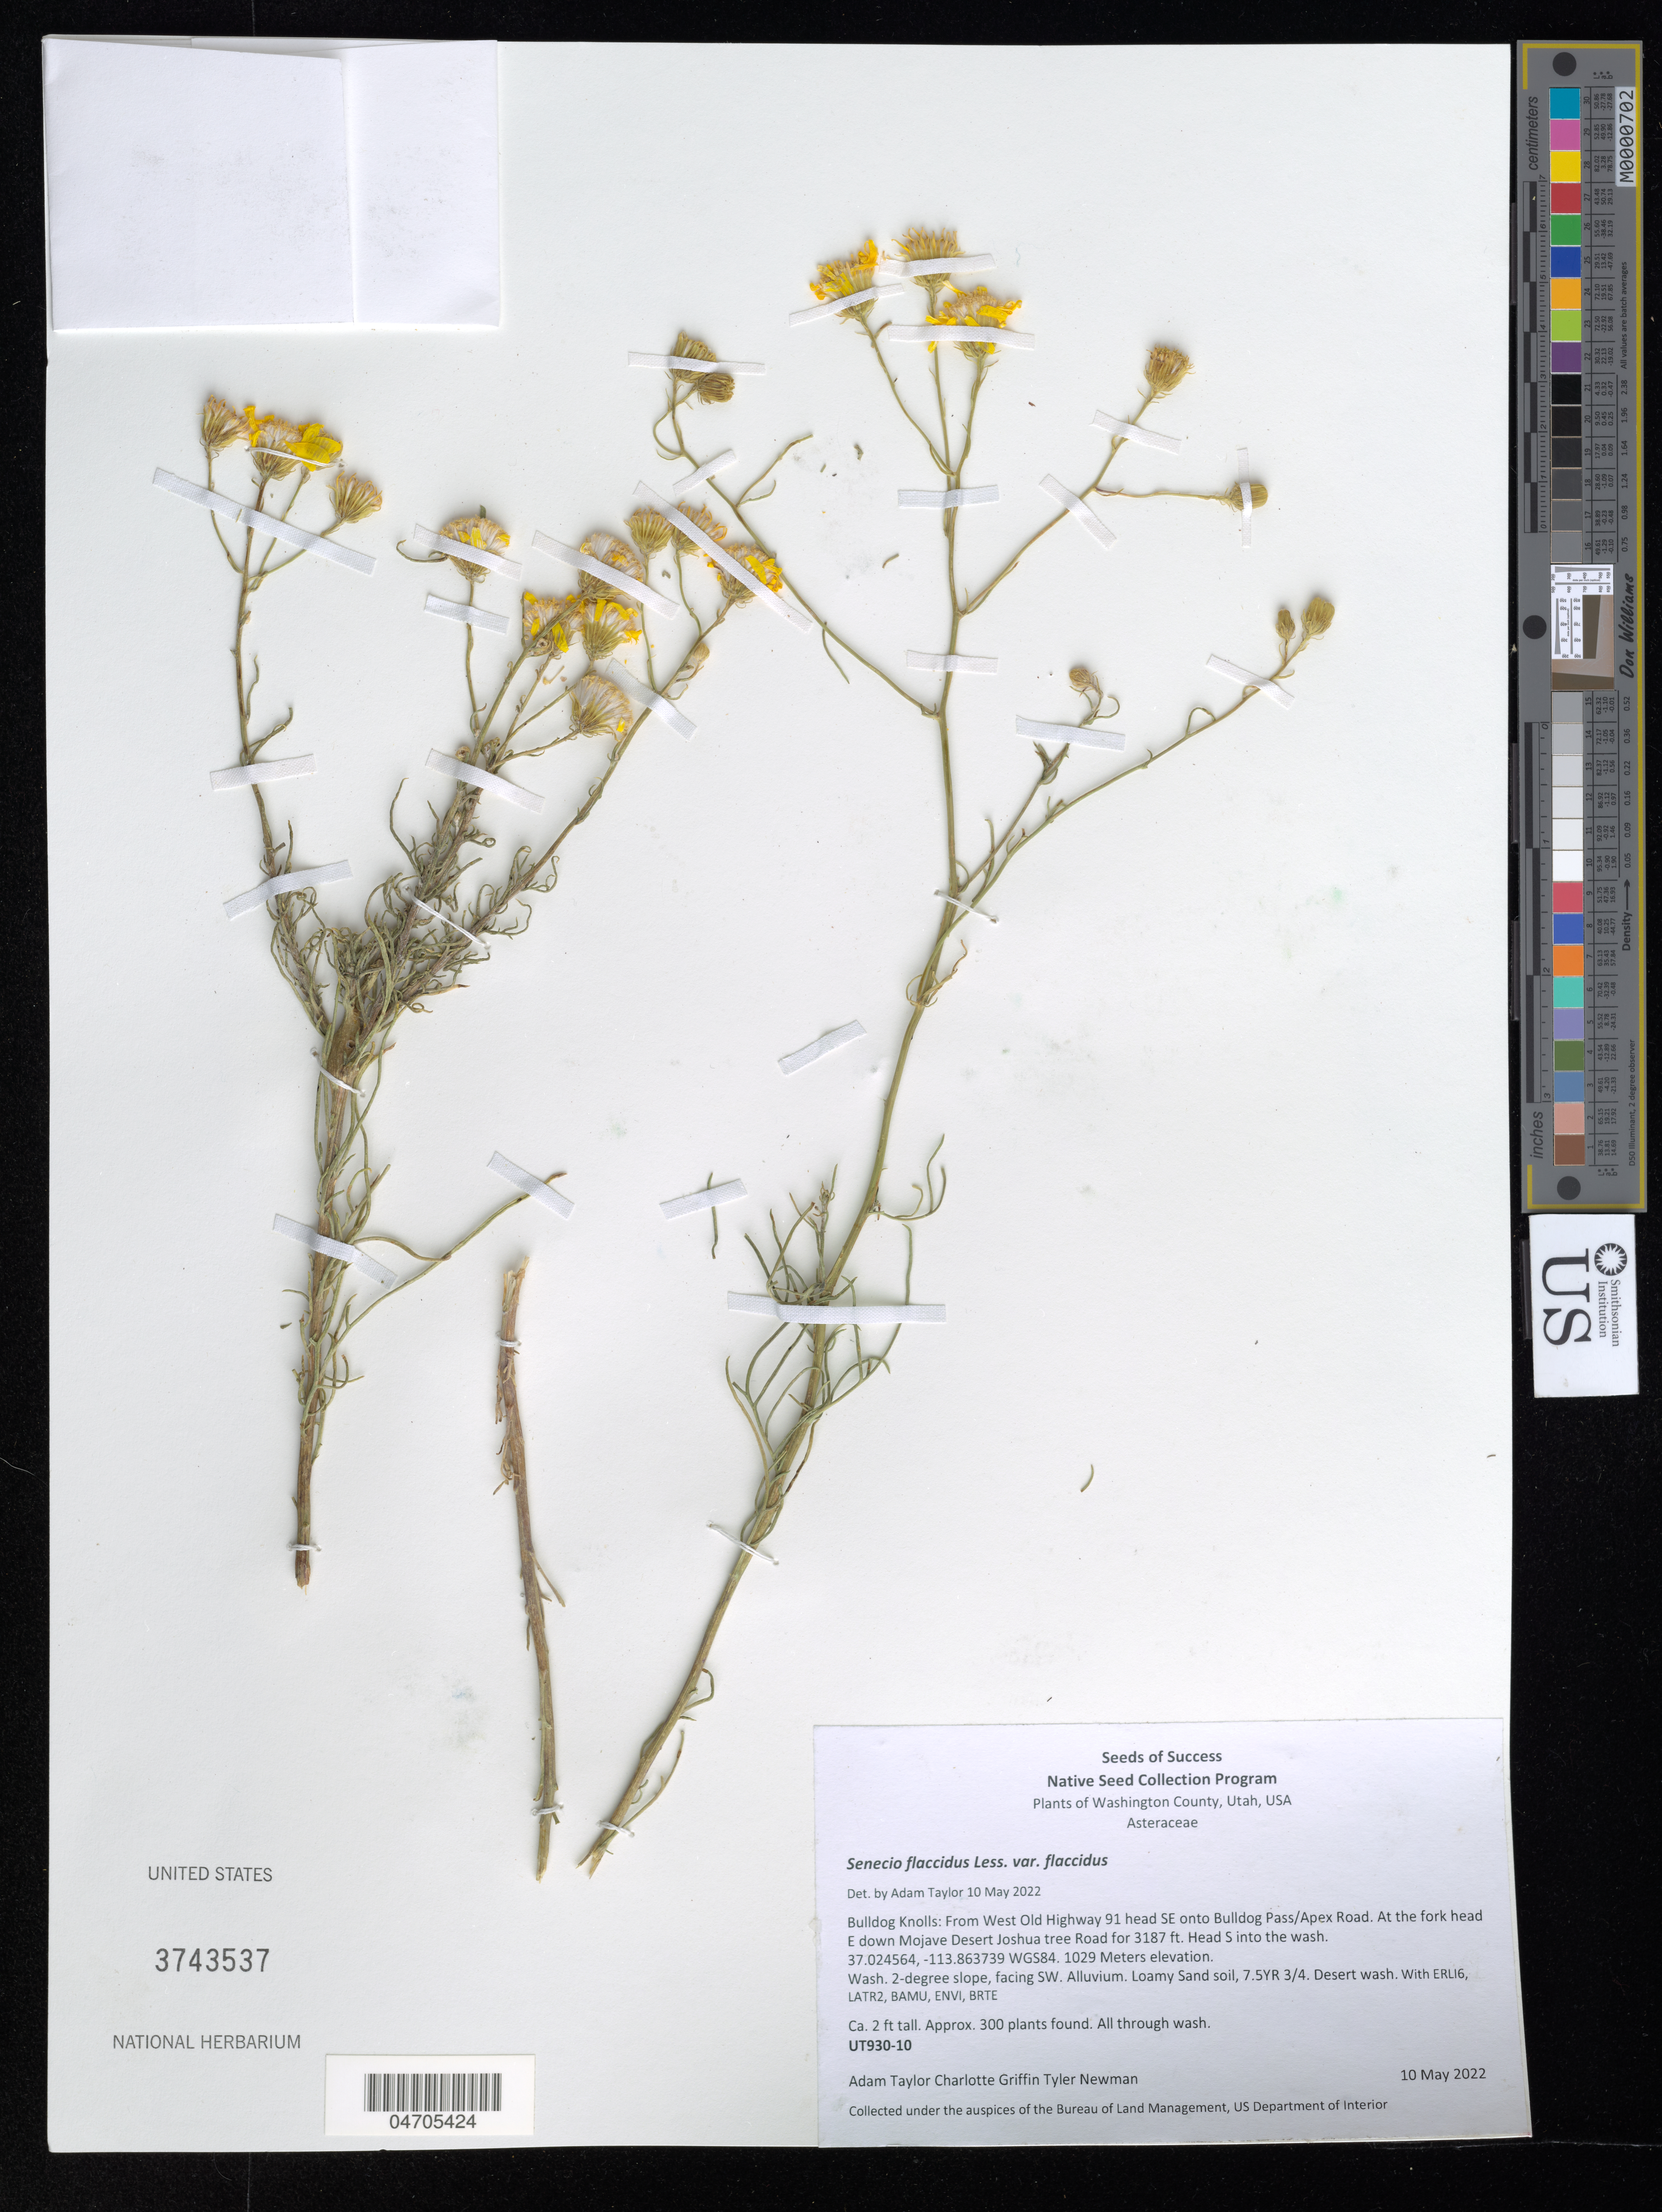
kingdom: Plantae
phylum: Tracheophyta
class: Magnoliopsida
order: Asterales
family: Asteraceae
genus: Senecio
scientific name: Senecio flaccidus var. flaccidus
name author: Less.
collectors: A. Taylor, C. Griffin & T. Newman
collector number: UT930-10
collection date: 2022-05-10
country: United States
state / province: Utah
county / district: Washington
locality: Washington County. Bulldog Knolls: From West Old Highway 91 head SE onto Bulldog Pass/Apex Road. At the fork head E down Mojave Desert Joshua tree Road for 3187 ft. Head S into the wash.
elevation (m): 1029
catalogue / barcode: US 3743537